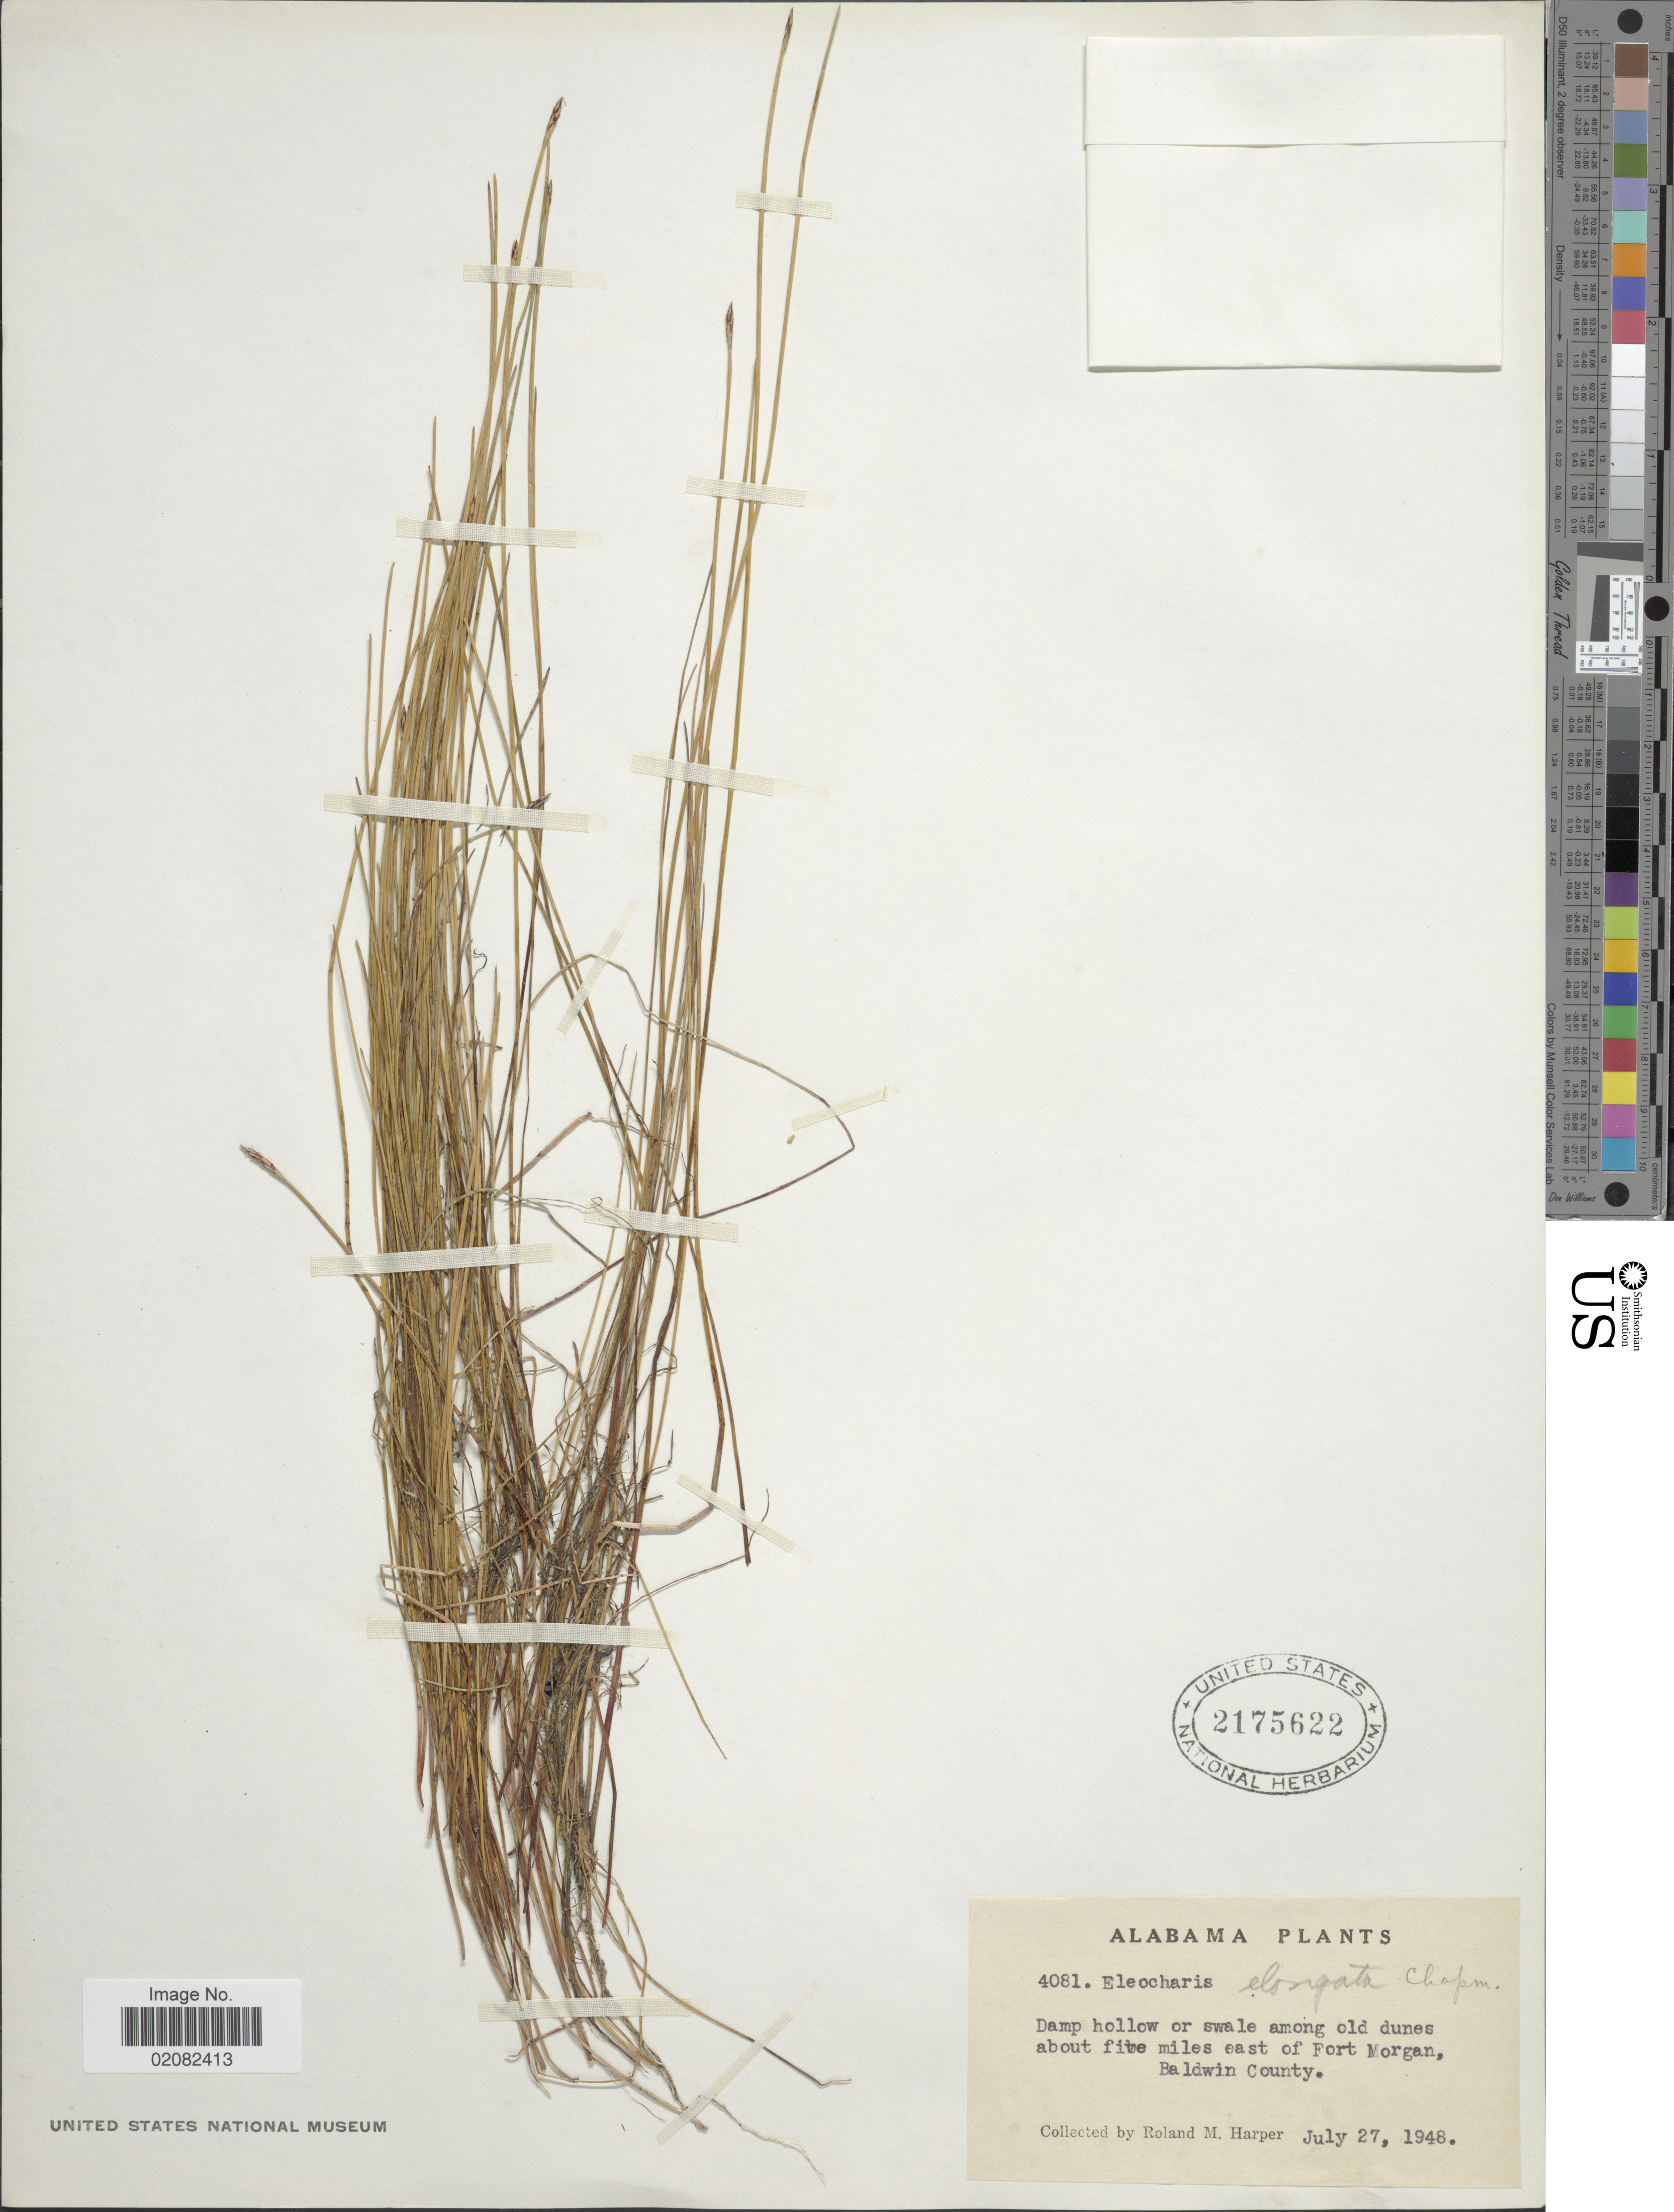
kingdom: Plantae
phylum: Tracheophyta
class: Liliopsida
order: Poales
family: Cyperaceae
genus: Eleocharis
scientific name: Eleocharis elongata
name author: Chapm.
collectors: R. M. Harper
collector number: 4081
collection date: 1948-07-27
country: United States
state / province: Alabama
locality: About five miles east of Fort Morgan, Baldwin County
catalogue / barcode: US 2175622